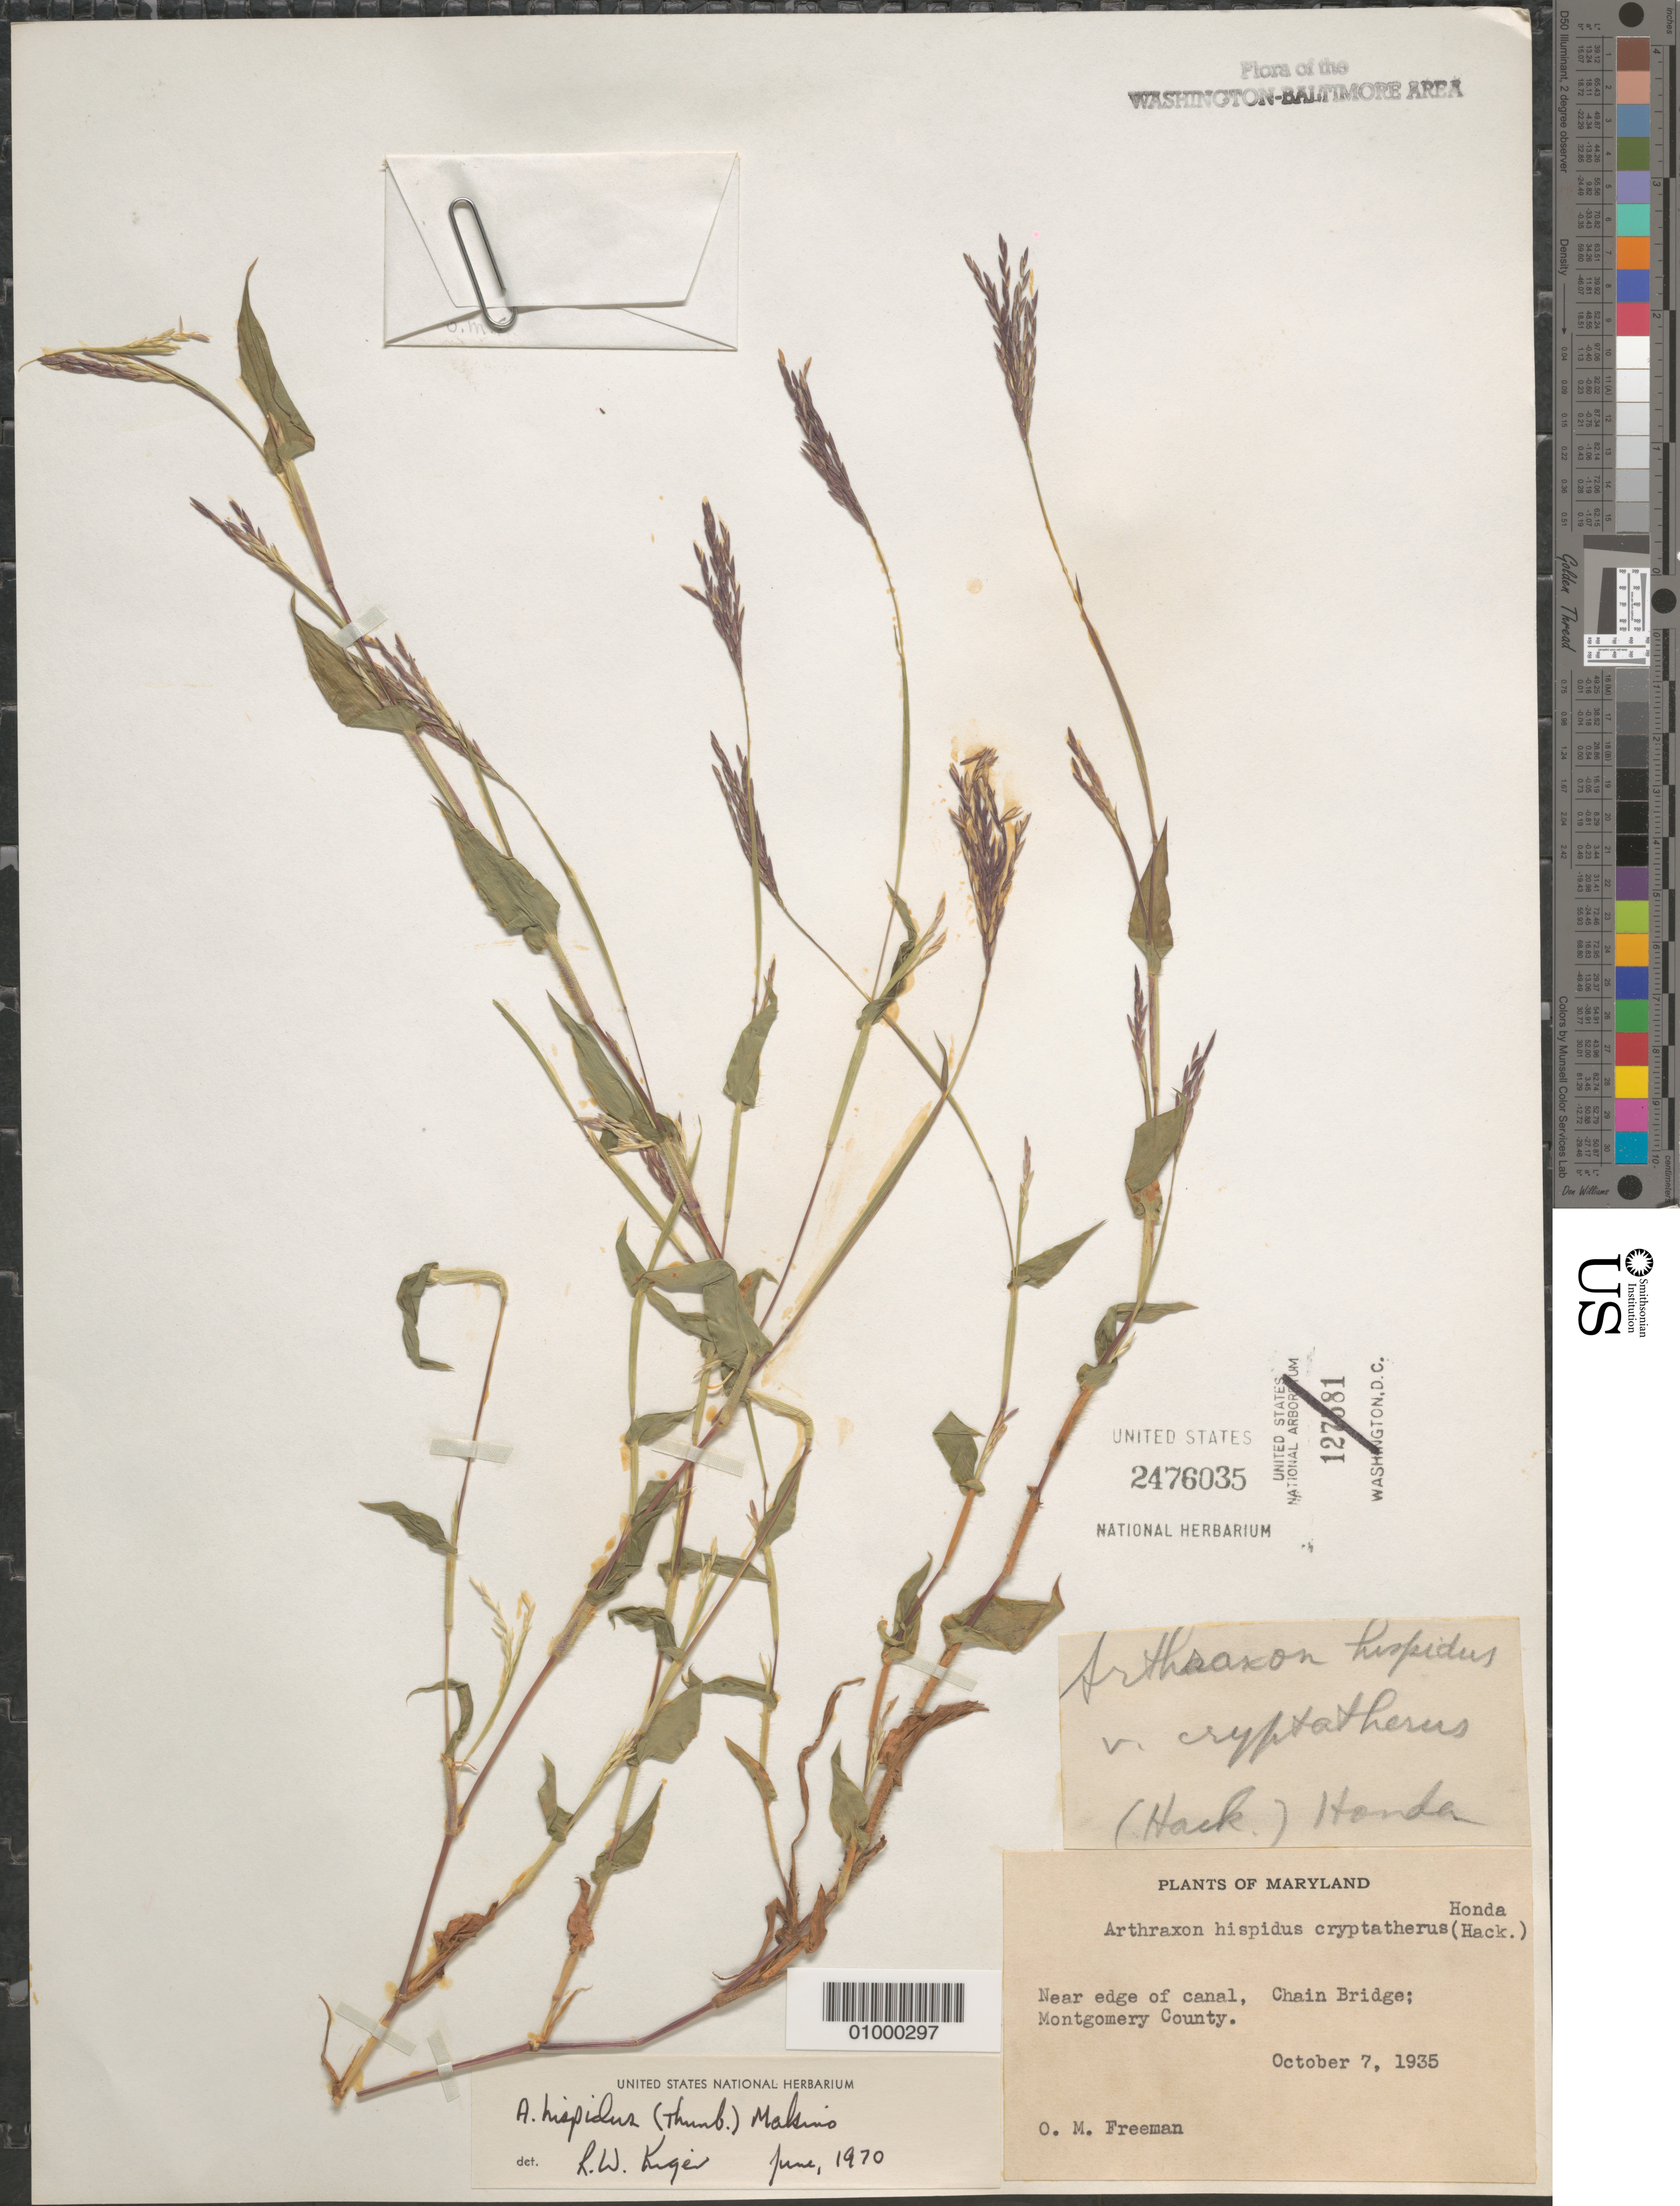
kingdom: Plantae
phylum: Tracheophyta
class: Liliopsida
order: Poales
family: Poaceae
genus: Arthraxon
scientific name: Arthraxon hispidus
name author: (Thunb.) Makino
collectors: O. Freeman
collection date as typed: Ocotber 7, 1935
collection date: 1935-10-07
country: United States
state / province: Maryland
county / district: Montgomery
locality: near edge of Canal, Chain Bridge.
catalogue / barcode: US 2476035